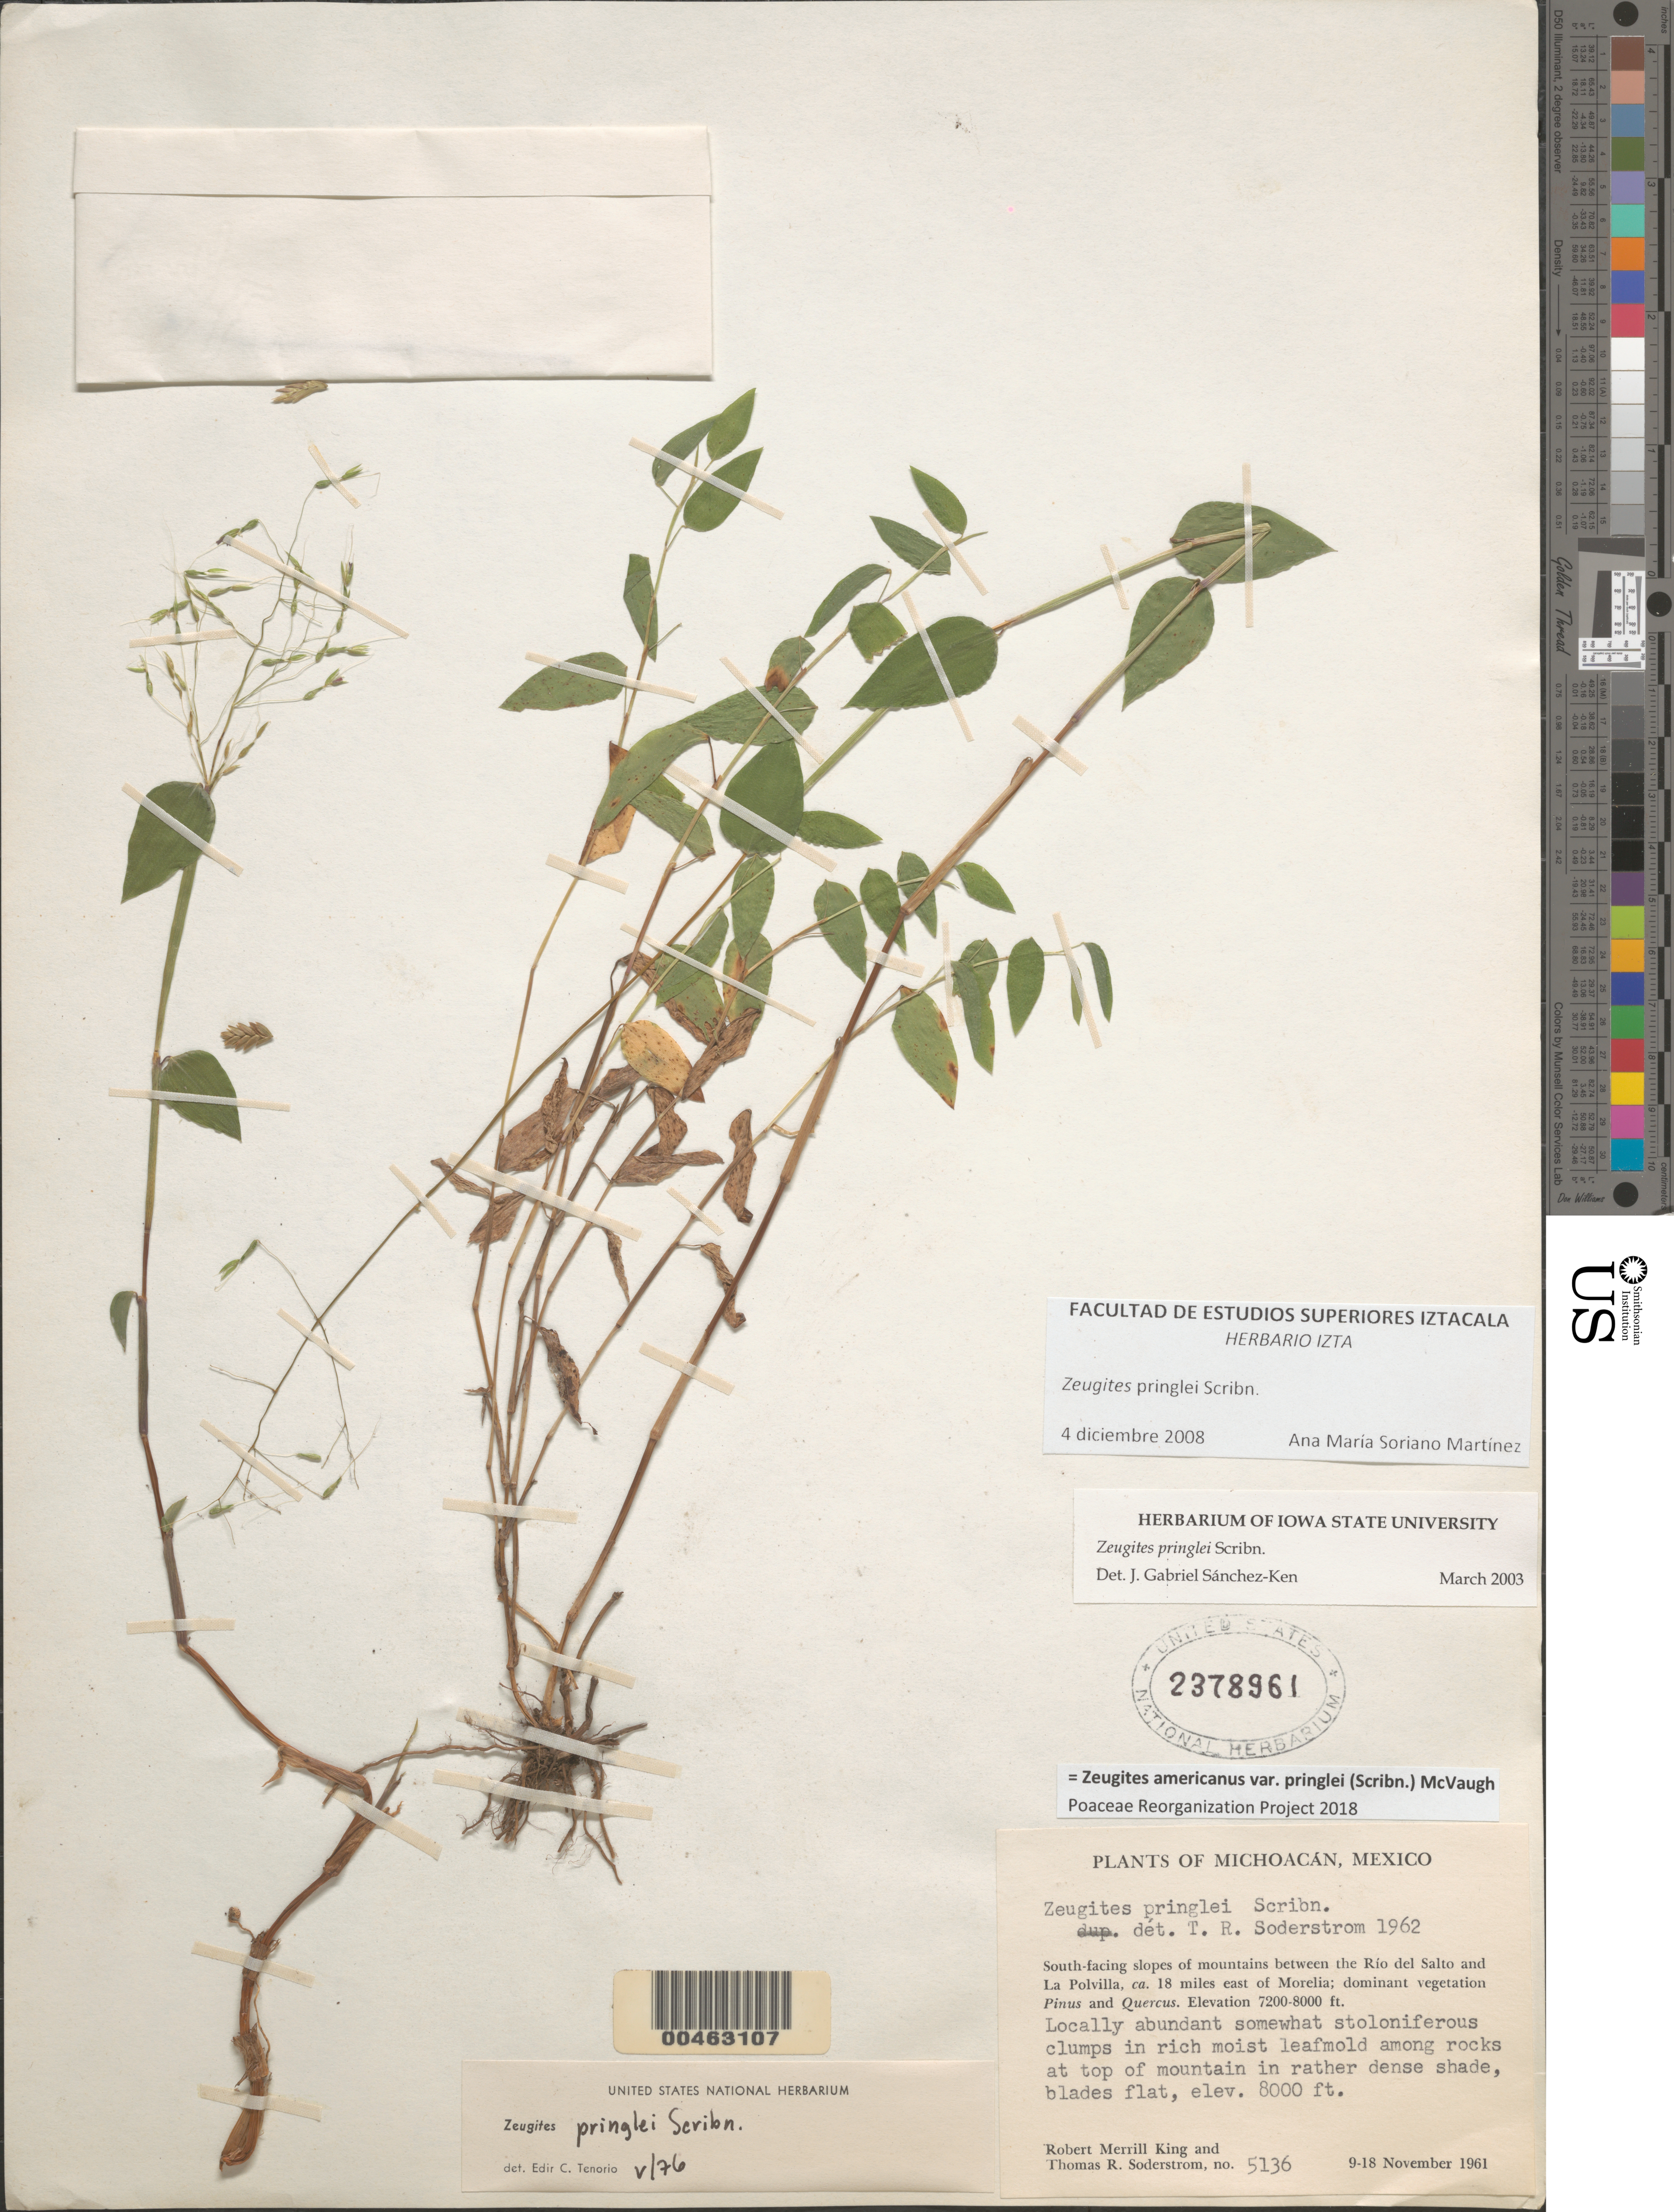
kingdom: Plantae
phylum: Tracheophyta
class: Liliopsida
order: Poales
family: Poaceae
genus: Zeugites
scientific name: Zeugites americanus var. pringlei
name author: (Scribn.) McVaugh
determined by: Poaceae Reorganization Project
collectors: R. M. King & T. R. Soderstrom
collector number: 5136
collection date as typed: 9 Nov 1961 to 18 Nov 1961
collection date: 1961-11-09/1961-11-18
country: Mexico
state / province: Michoacán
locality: S-facing slopes of mts between the R¡o del Salto & La Polvilla, ca. 18 mi E of Morelia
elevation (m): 2195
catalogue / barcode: US 2378961